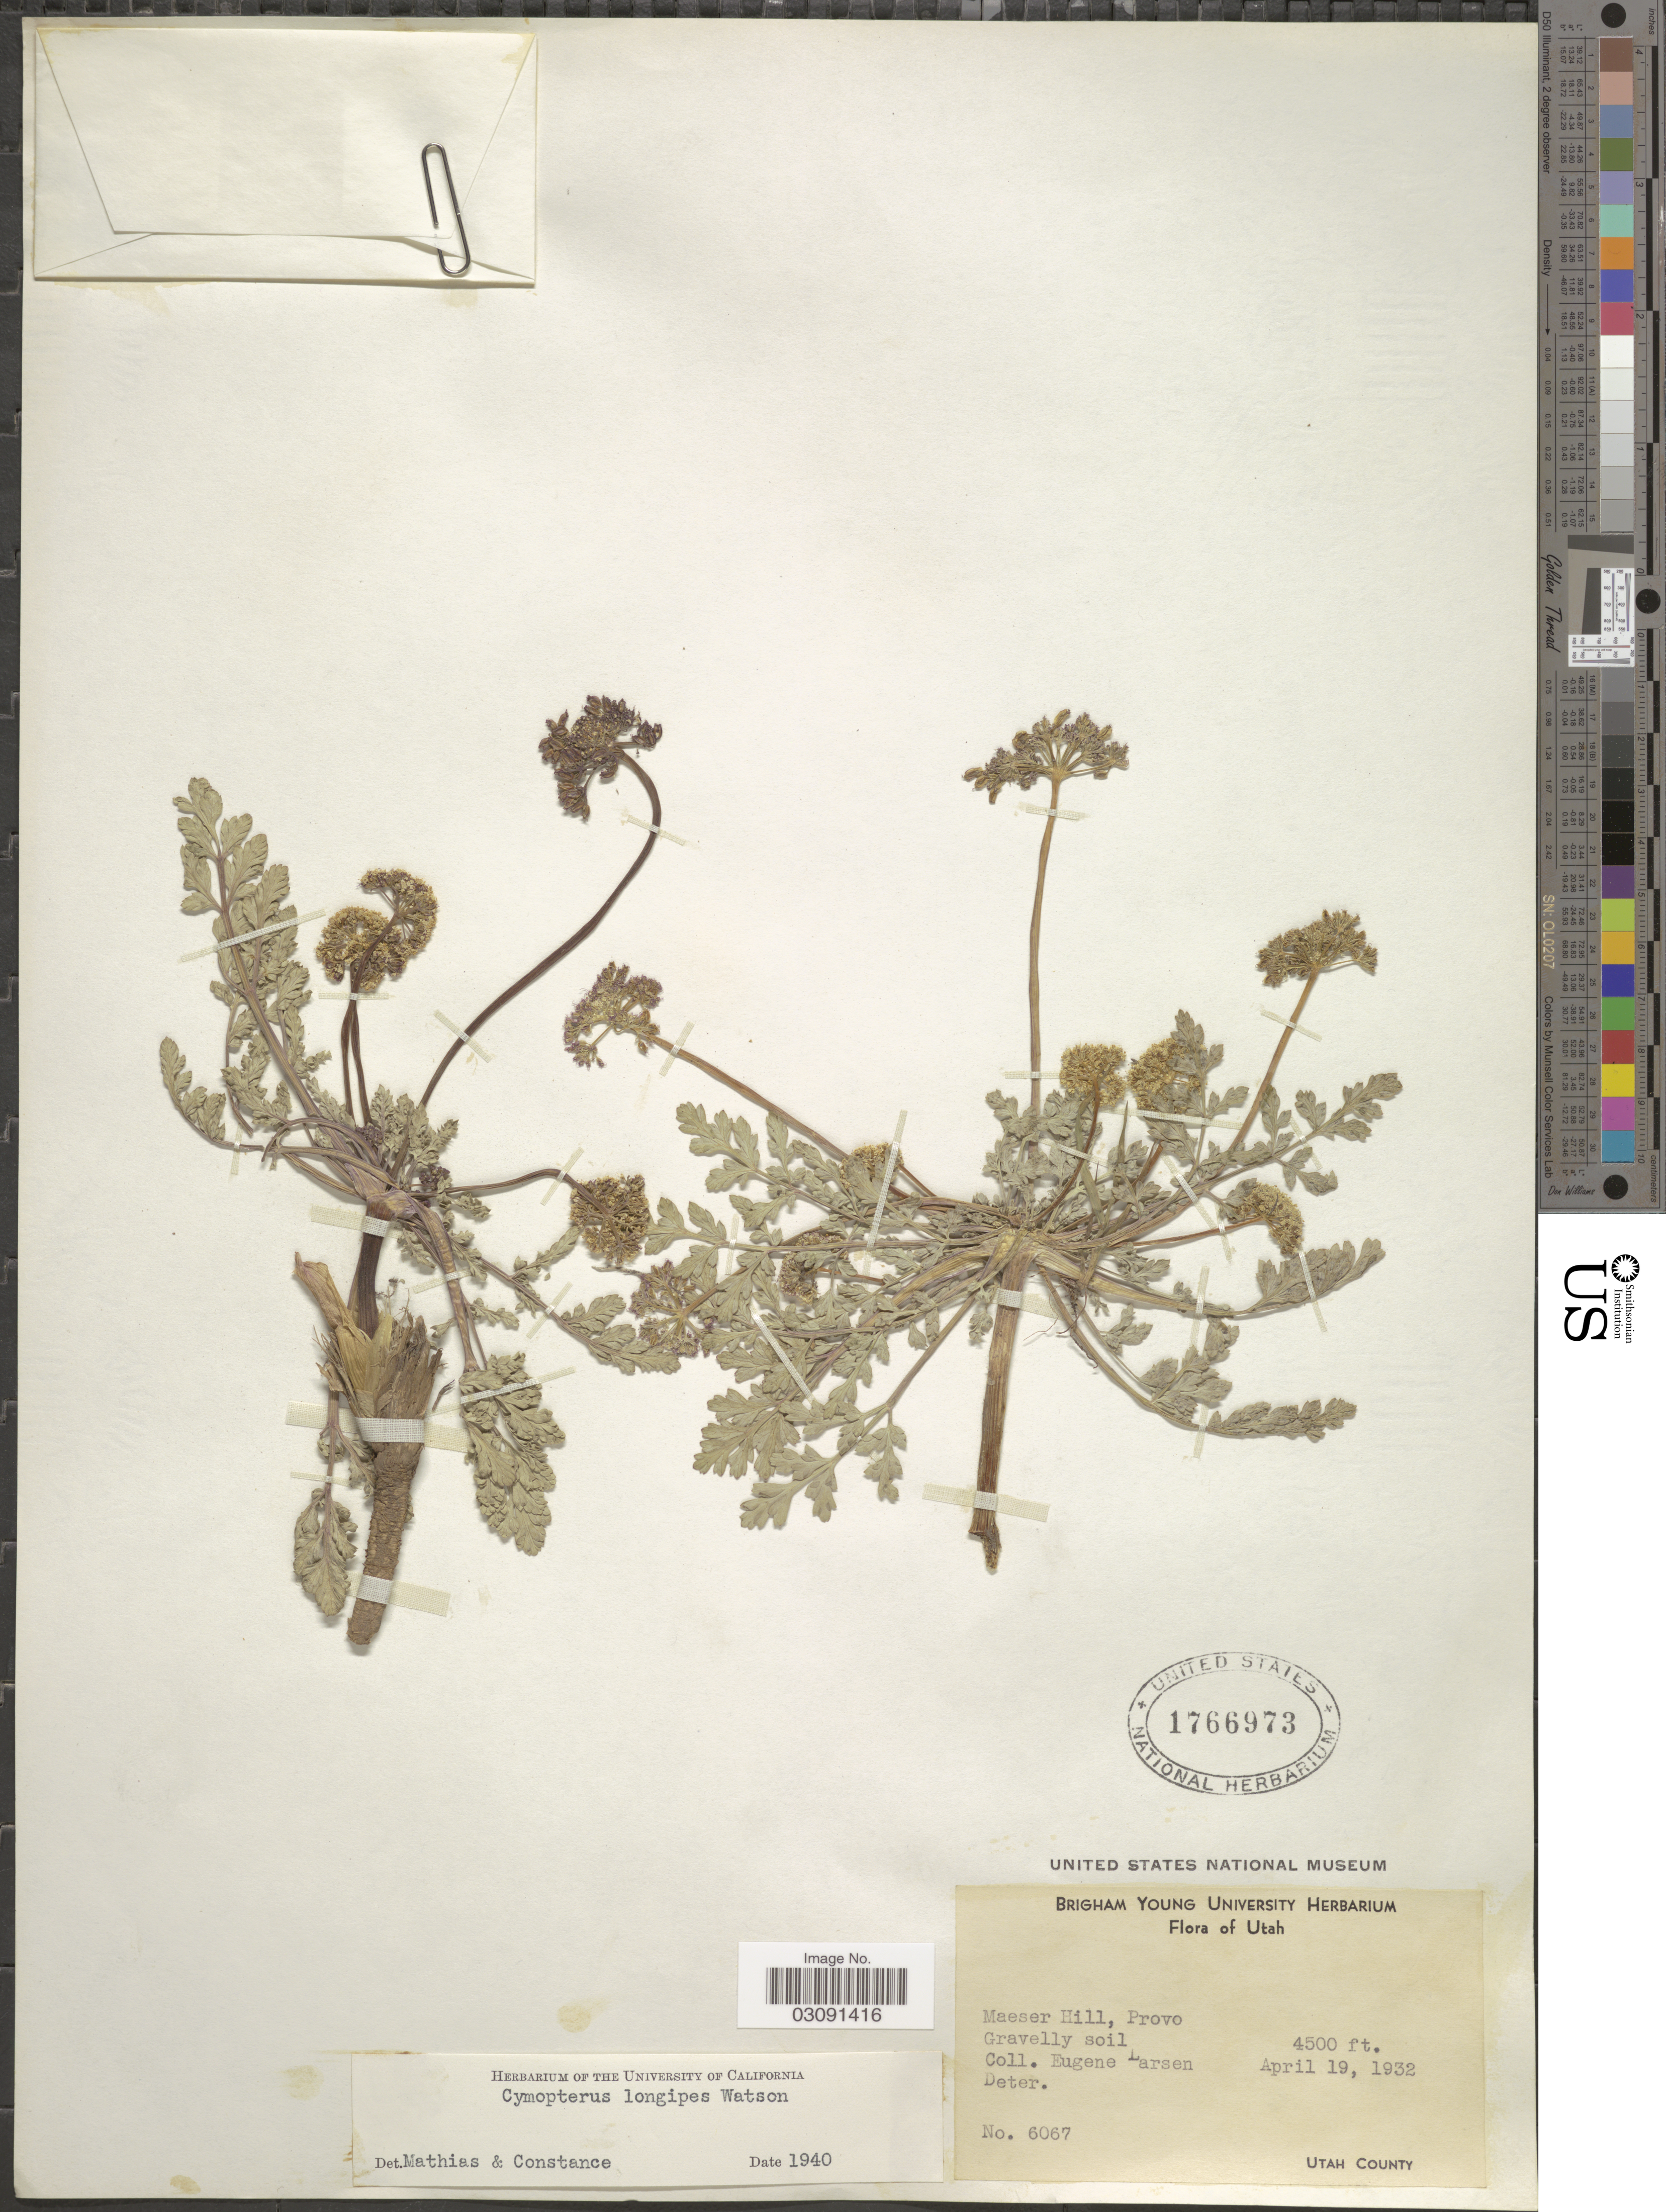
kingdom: Plantae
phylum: Tracheophyta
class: Magnoliopsida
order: Apiales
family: Apiaceae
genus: Cymopterus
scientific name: Cymopterus longipes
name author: S. Watson in C. King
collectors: E. Larsen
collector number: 6067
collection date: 1932-04-19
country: United States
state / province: Utah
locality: Maeser Hill, Provo. Gravelly soil.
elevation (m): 1372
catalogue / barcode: US 1766973